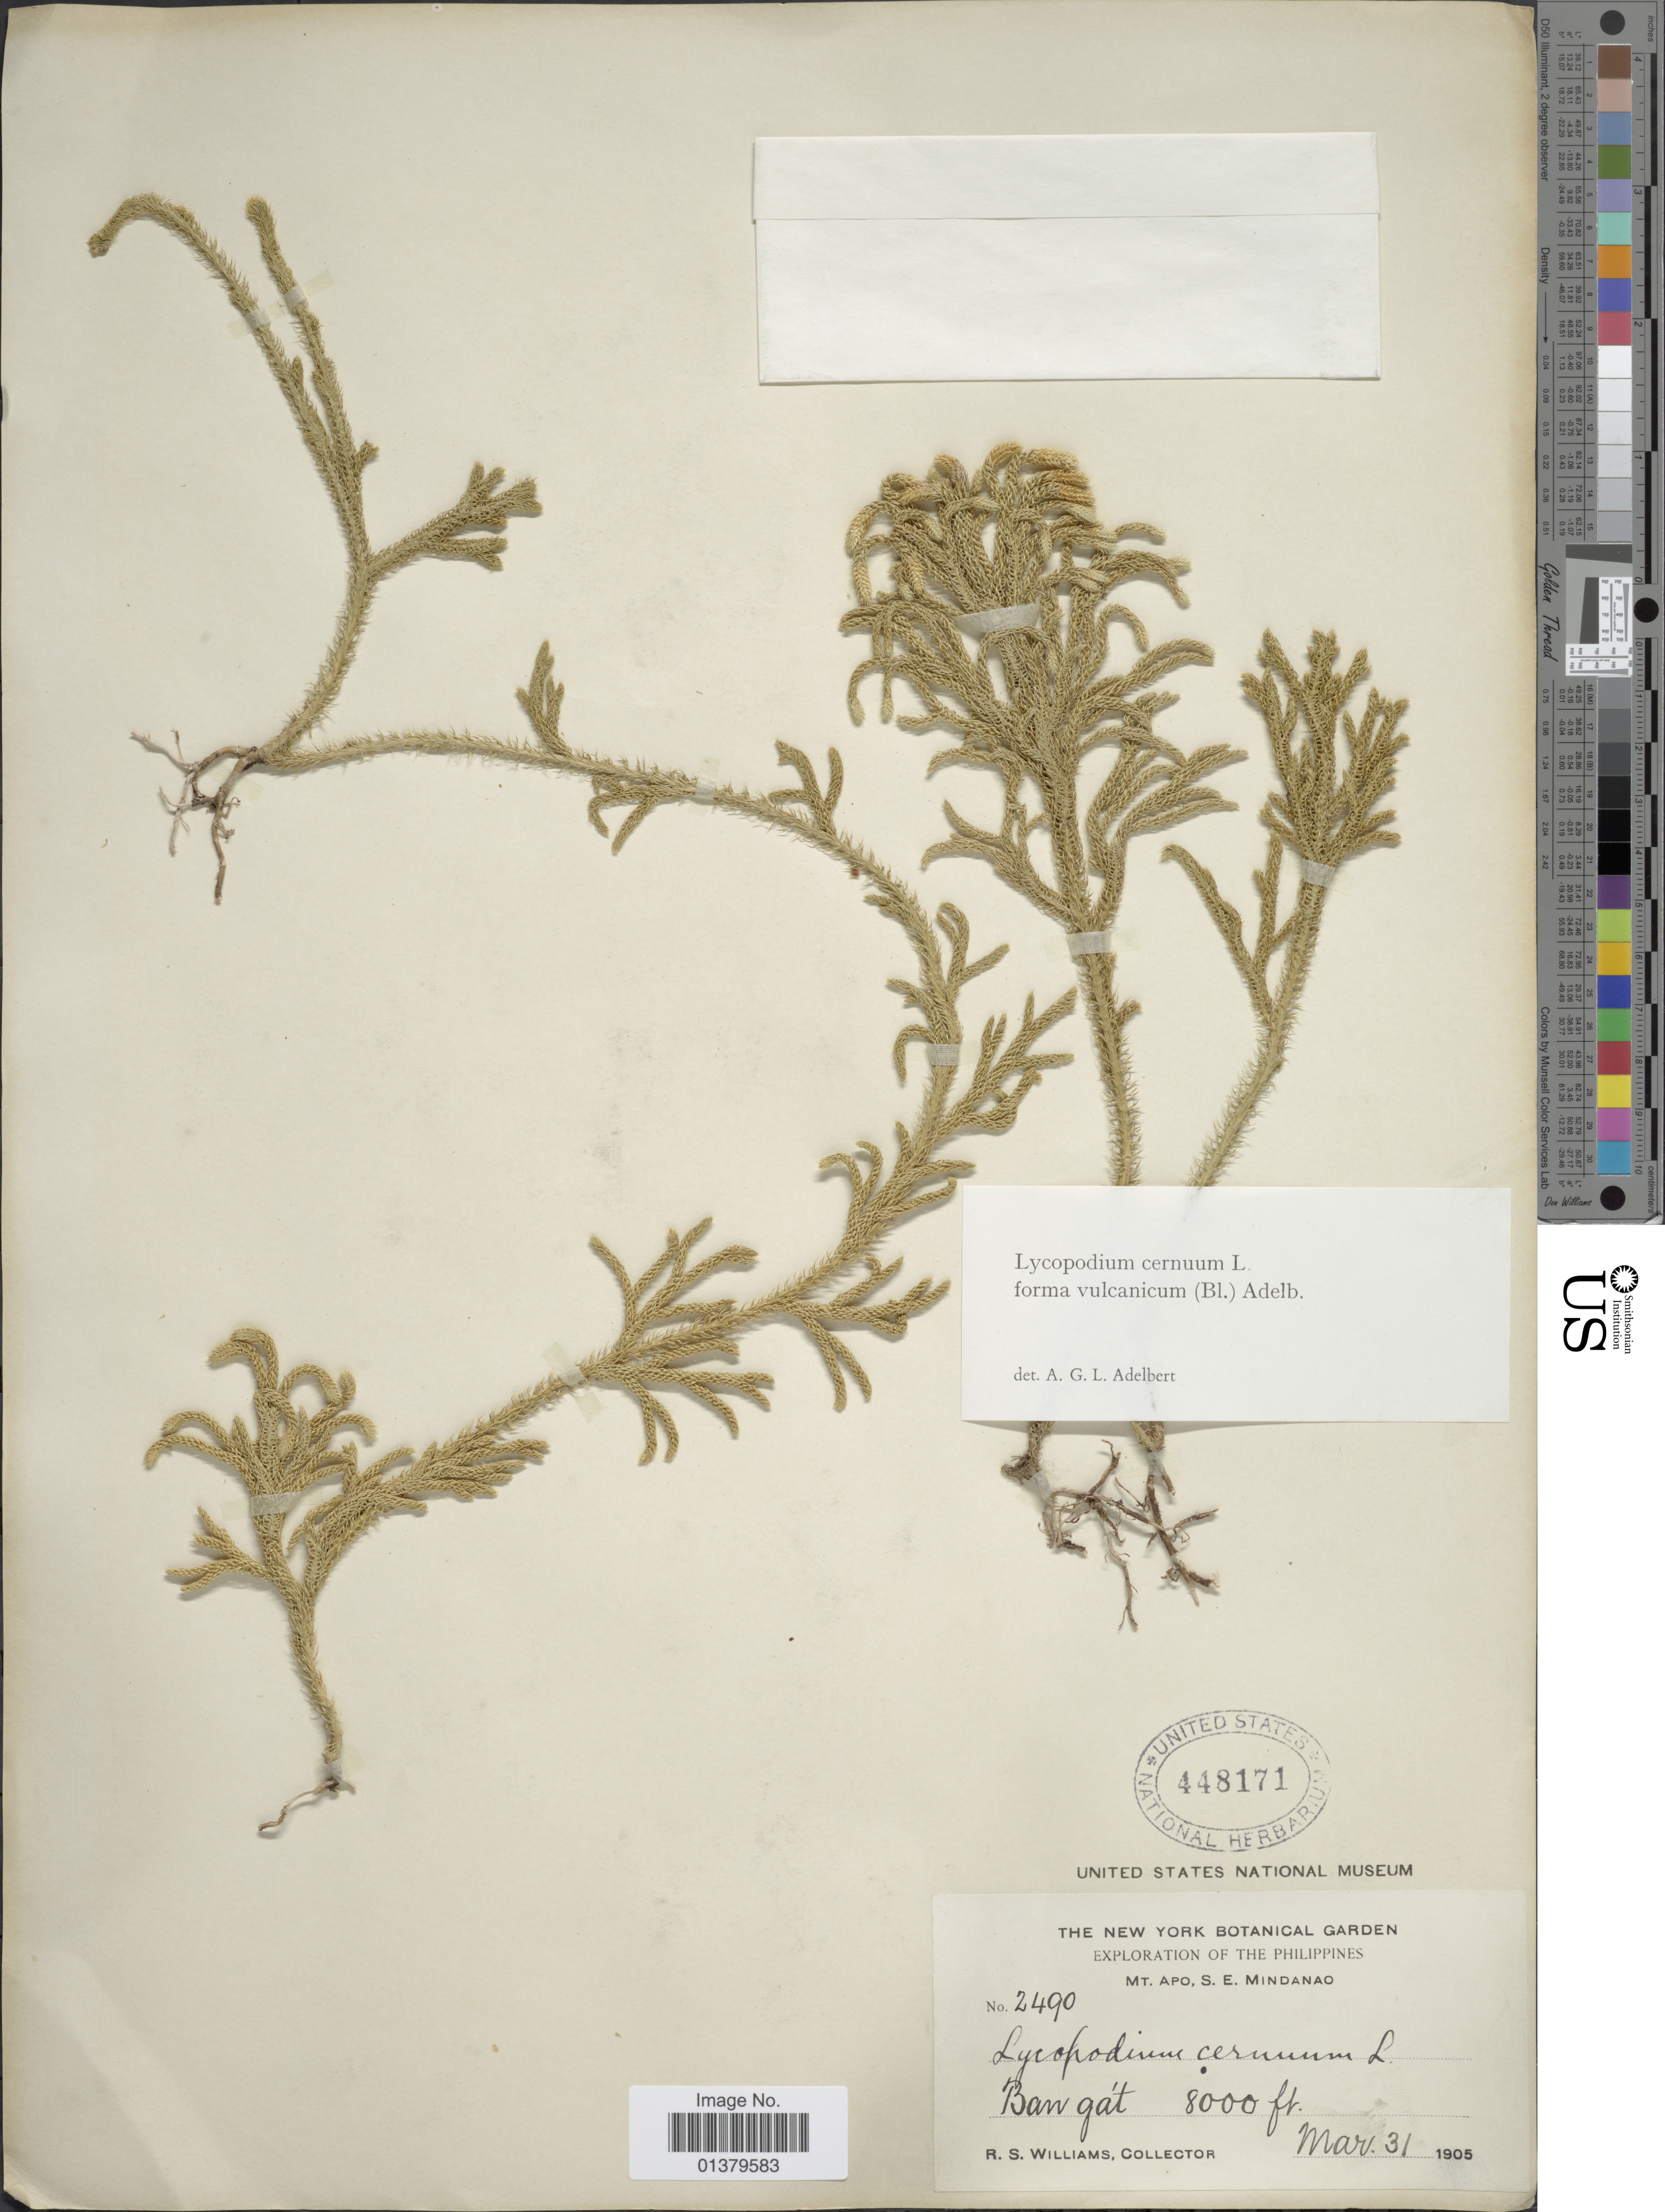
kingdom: Plantae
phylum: Tracheophyta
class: Lycopodiopsida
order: Lycopodiales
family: Lycopodiaceae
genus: Palhinhaea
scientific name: Palhinhaea cernua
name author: (L.) Vasc. & Franco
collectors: R. S. Williams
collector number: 2490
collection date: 1905-03-31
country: Philippines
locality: Mt Apo, S.E. Mindanao, Ban gat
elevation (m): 2438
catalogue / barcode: US 448171